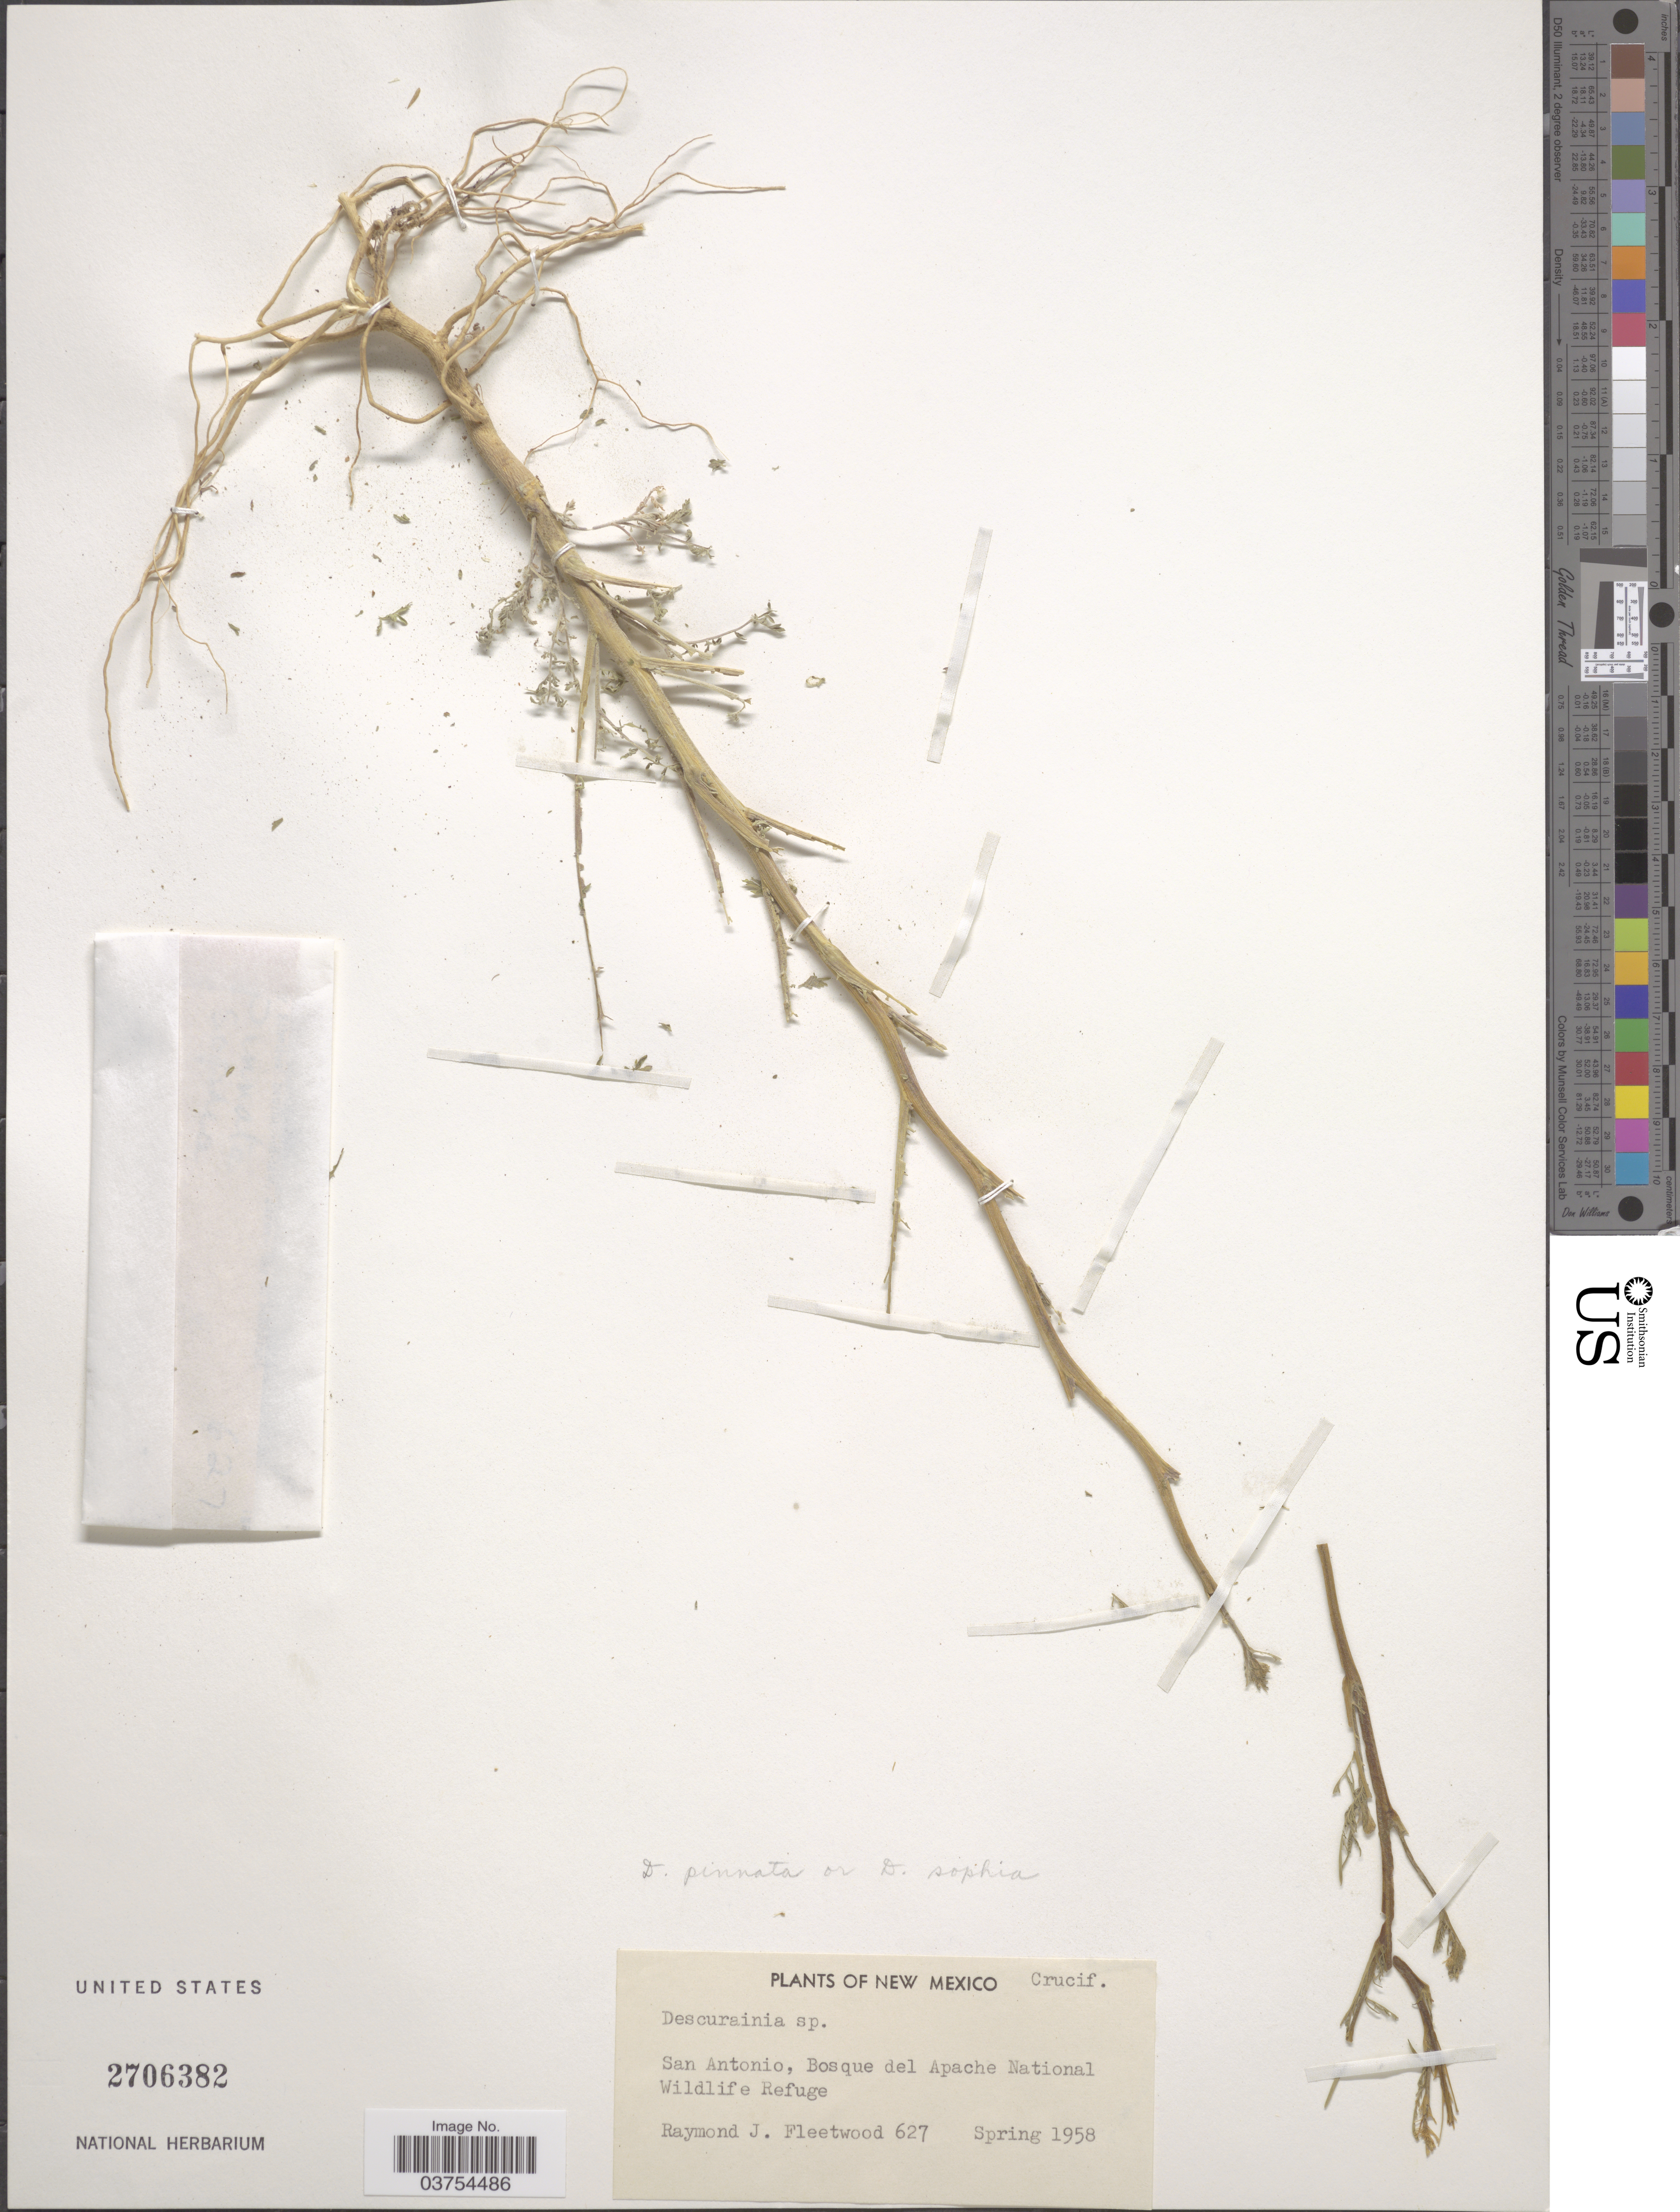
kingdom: Plantae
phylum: Tracheophyta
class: Magnoliopsida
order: Brassicales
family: Brassicaceae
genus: Descurainia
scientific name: Descurainia pinnata subsp. typica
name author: (C.A. Mey.) Detling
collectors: R. J. Fleetwood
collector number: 627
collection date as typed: Spring 1958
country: United States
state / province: New Mexico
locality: San Antonio, Bosque del Apache National Wildlife Refuge.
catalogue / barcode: US 2706382